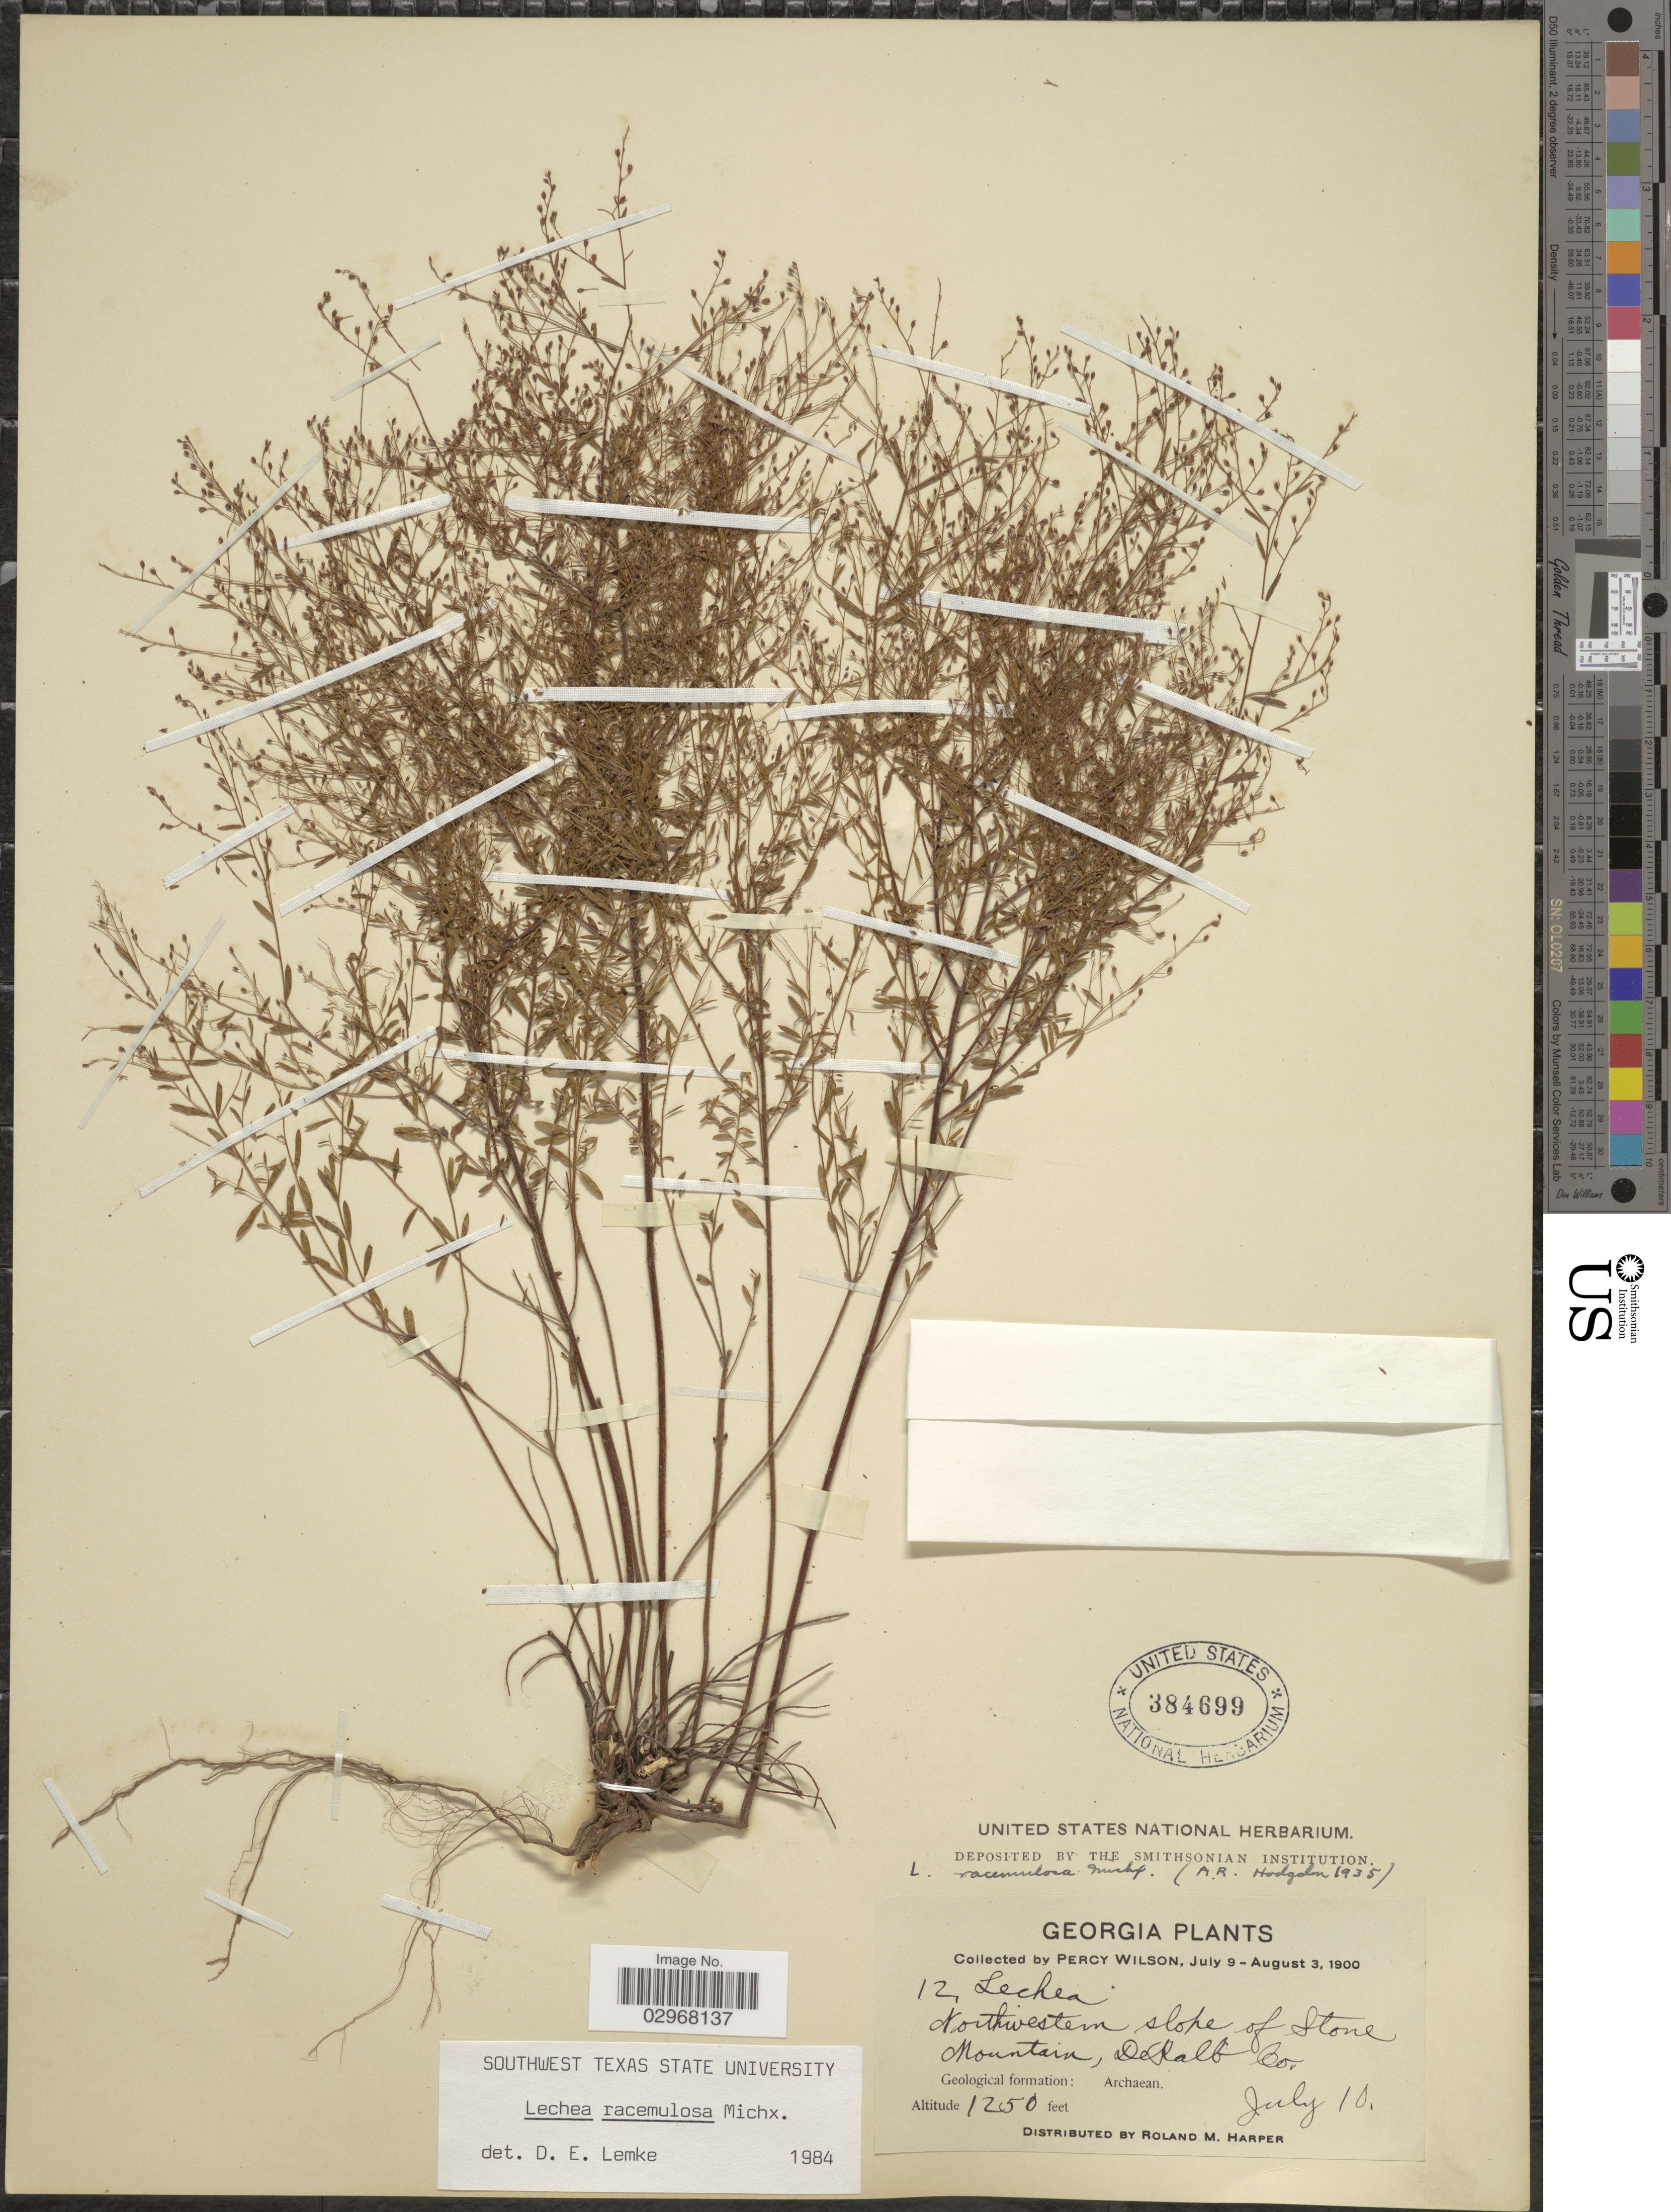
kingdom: Plantae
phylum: Tracheophyta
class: Magnoliopsida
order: Malvales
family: Cistaceae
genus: Lechea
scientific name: Lechea racemulosa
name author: Michx.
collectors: P. Wilson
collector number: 12?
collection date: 1900-07-10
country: United States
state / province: Georgia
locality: Northwestern slope of Stone Mountain, DeKalb Co. Geological formation: Archaean.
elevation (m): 381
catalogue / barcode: US 384699